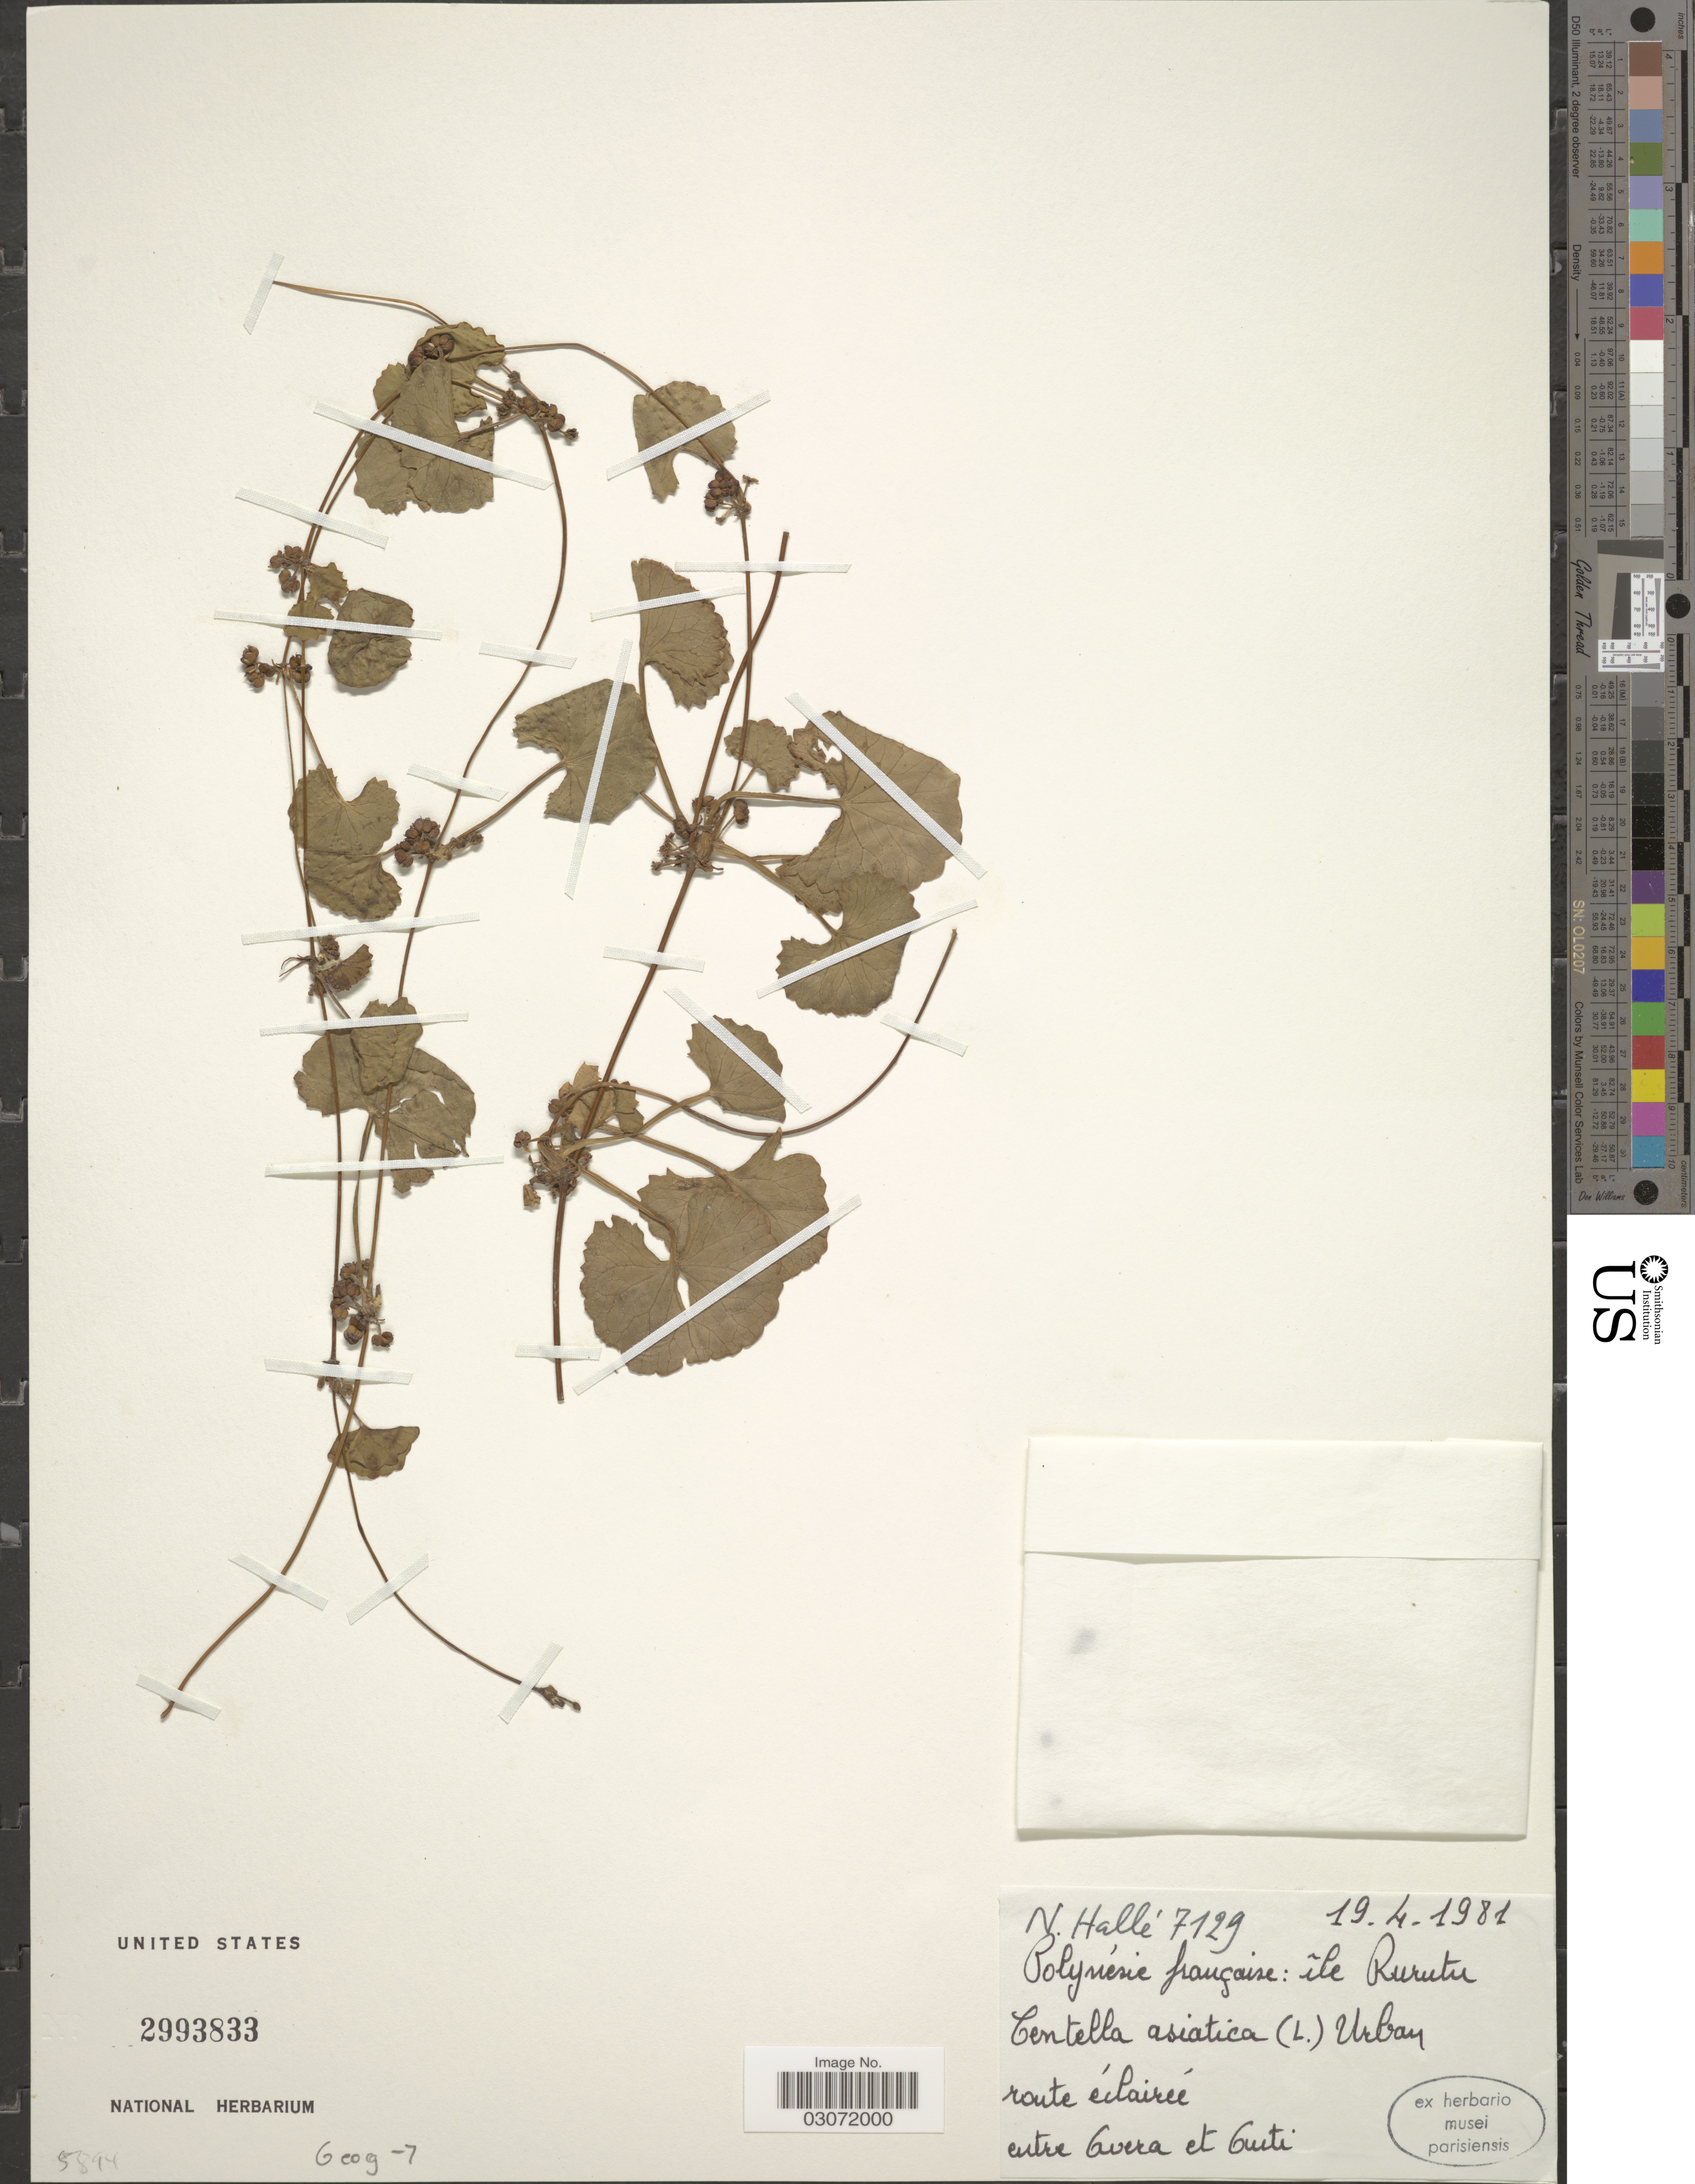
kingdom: Plantae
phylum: Tracheophyta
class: Magnoliopsida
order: Apiales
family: Apiaceae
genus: Centella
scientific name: Centella asiatica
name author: (L.) Urb.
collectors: N. Hallé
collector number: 7129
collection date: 1981-04-19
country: French Polynesia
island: Rurutu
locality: Polynésie française: île Rurutu.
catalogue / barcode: US 2993833